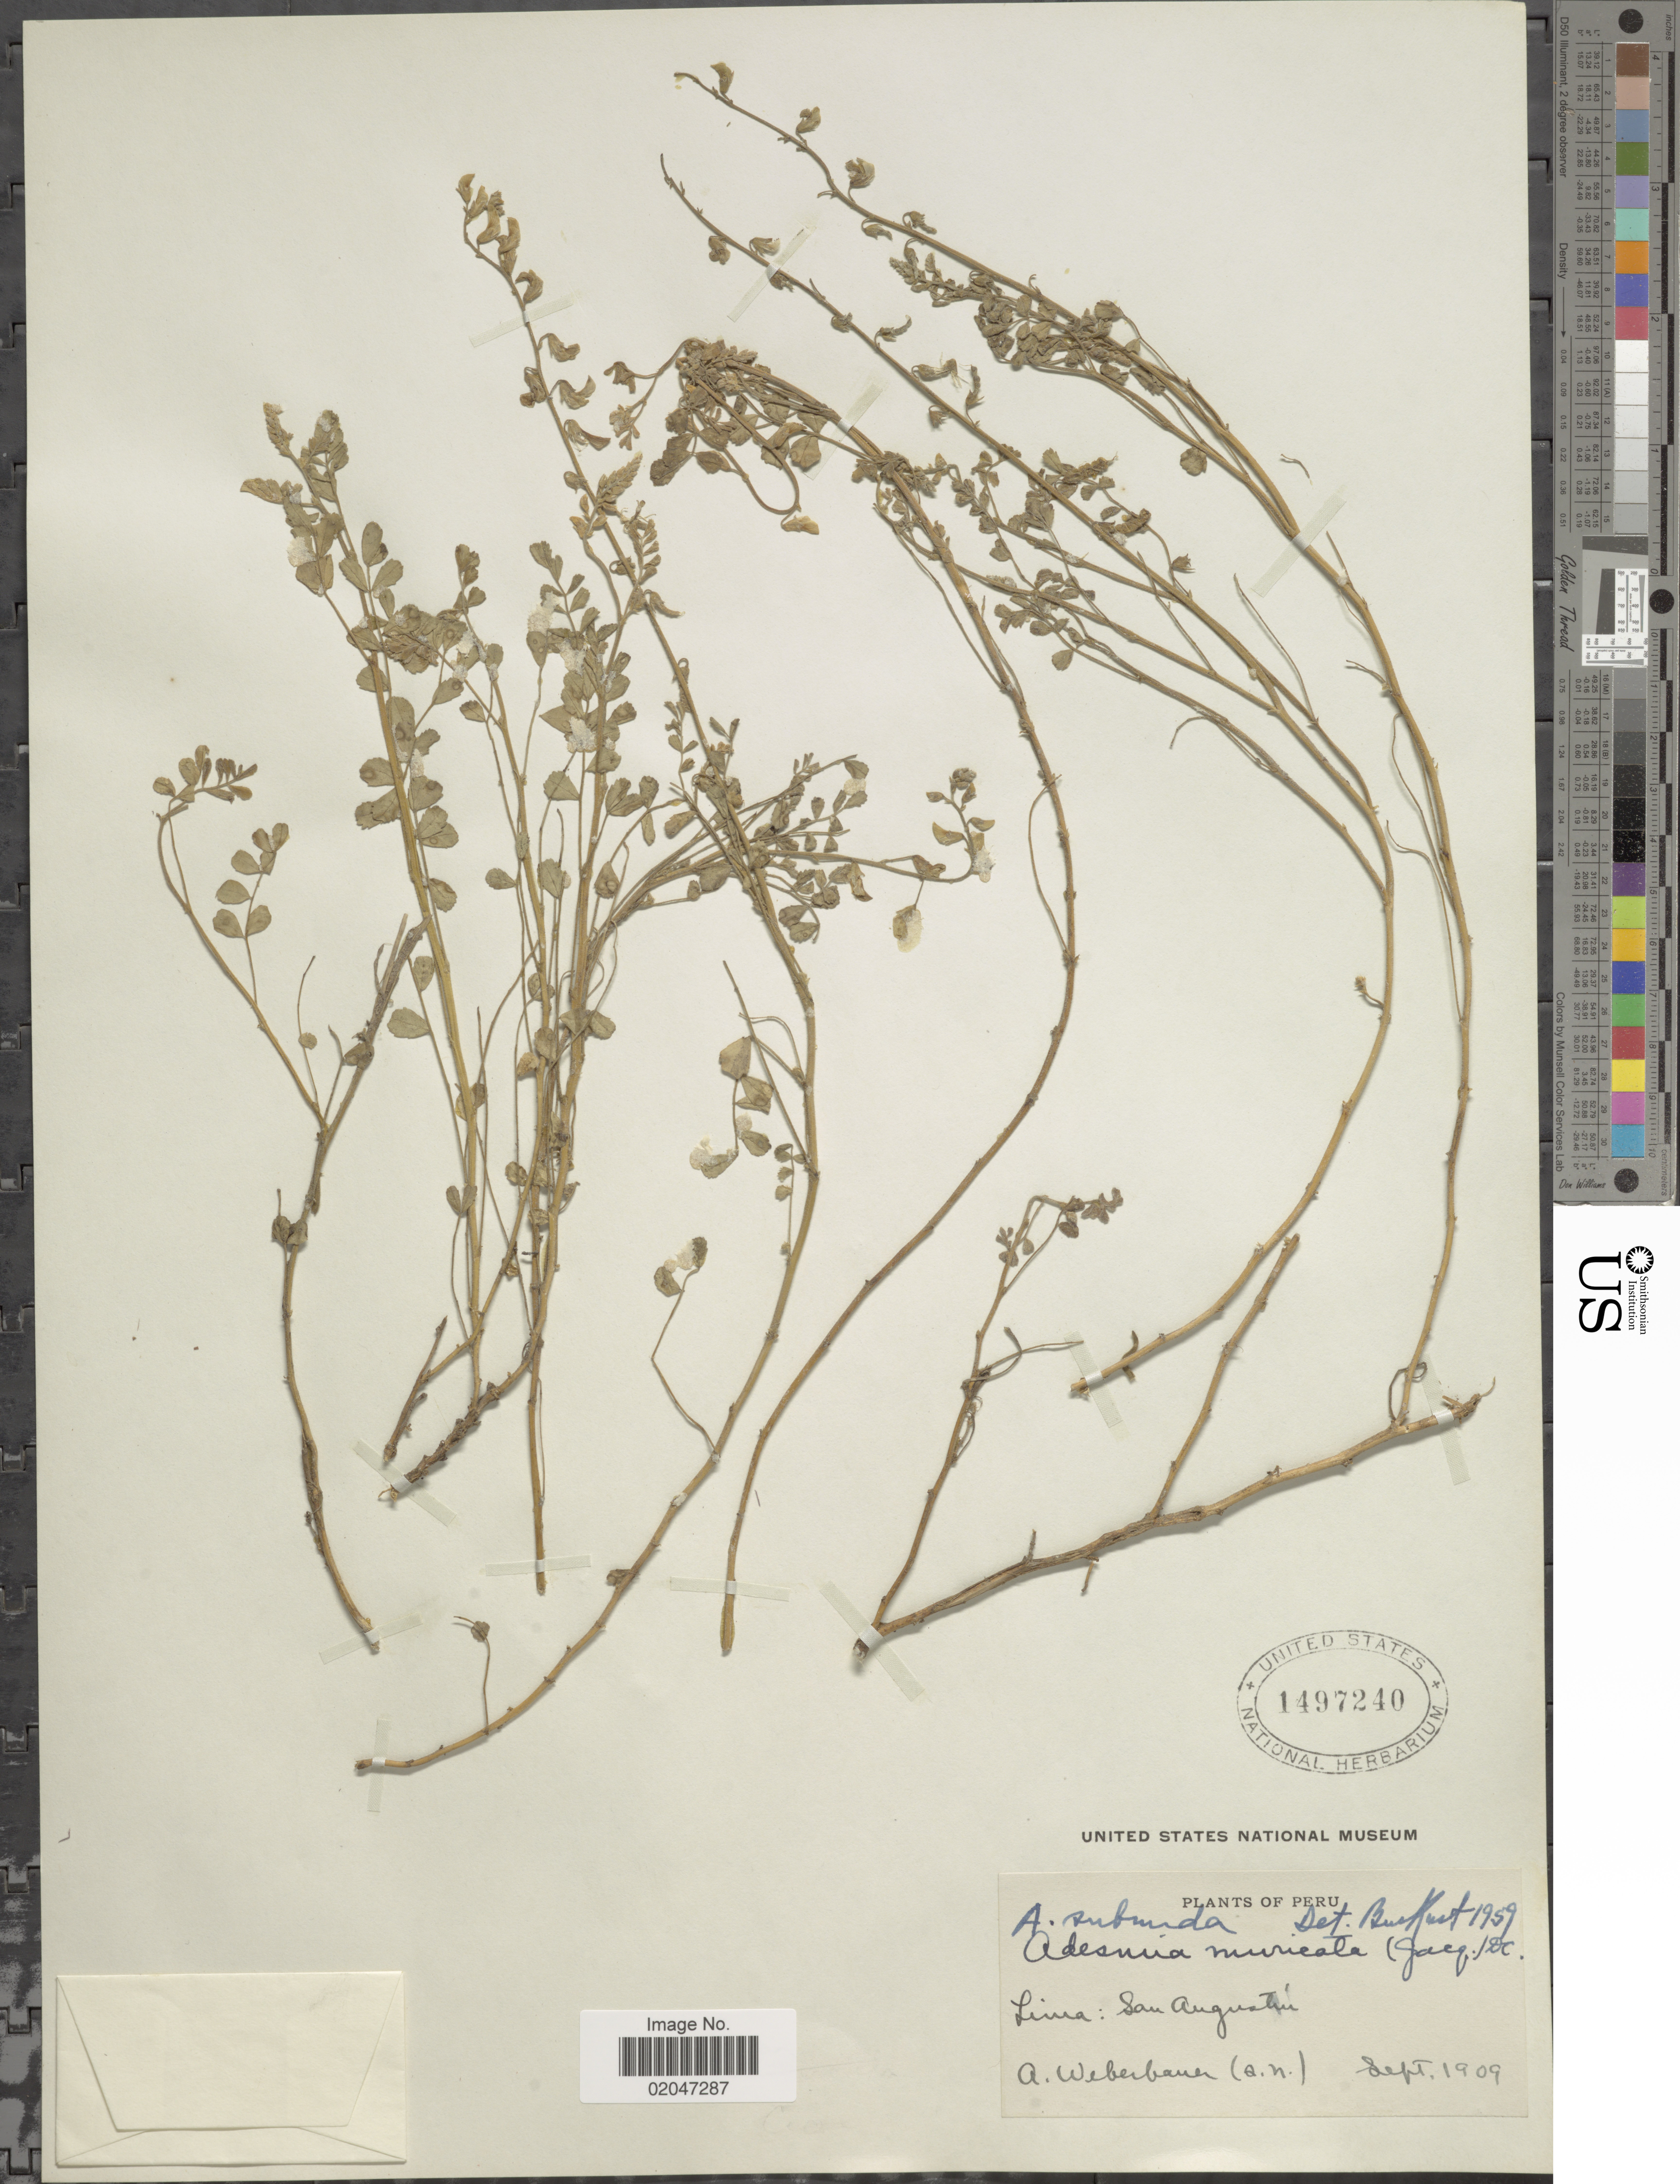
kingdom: Plantae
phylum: Tracheophyta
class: Magnoliopsida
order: Fabales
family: Fabaceae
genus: Adesmia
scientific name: Adesmia subnuda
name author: (A. Gray) Burkart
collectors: A. Weberbauer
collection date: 1909-09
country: Peru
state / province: Lima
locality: San Augustín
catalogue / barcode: US 1497240